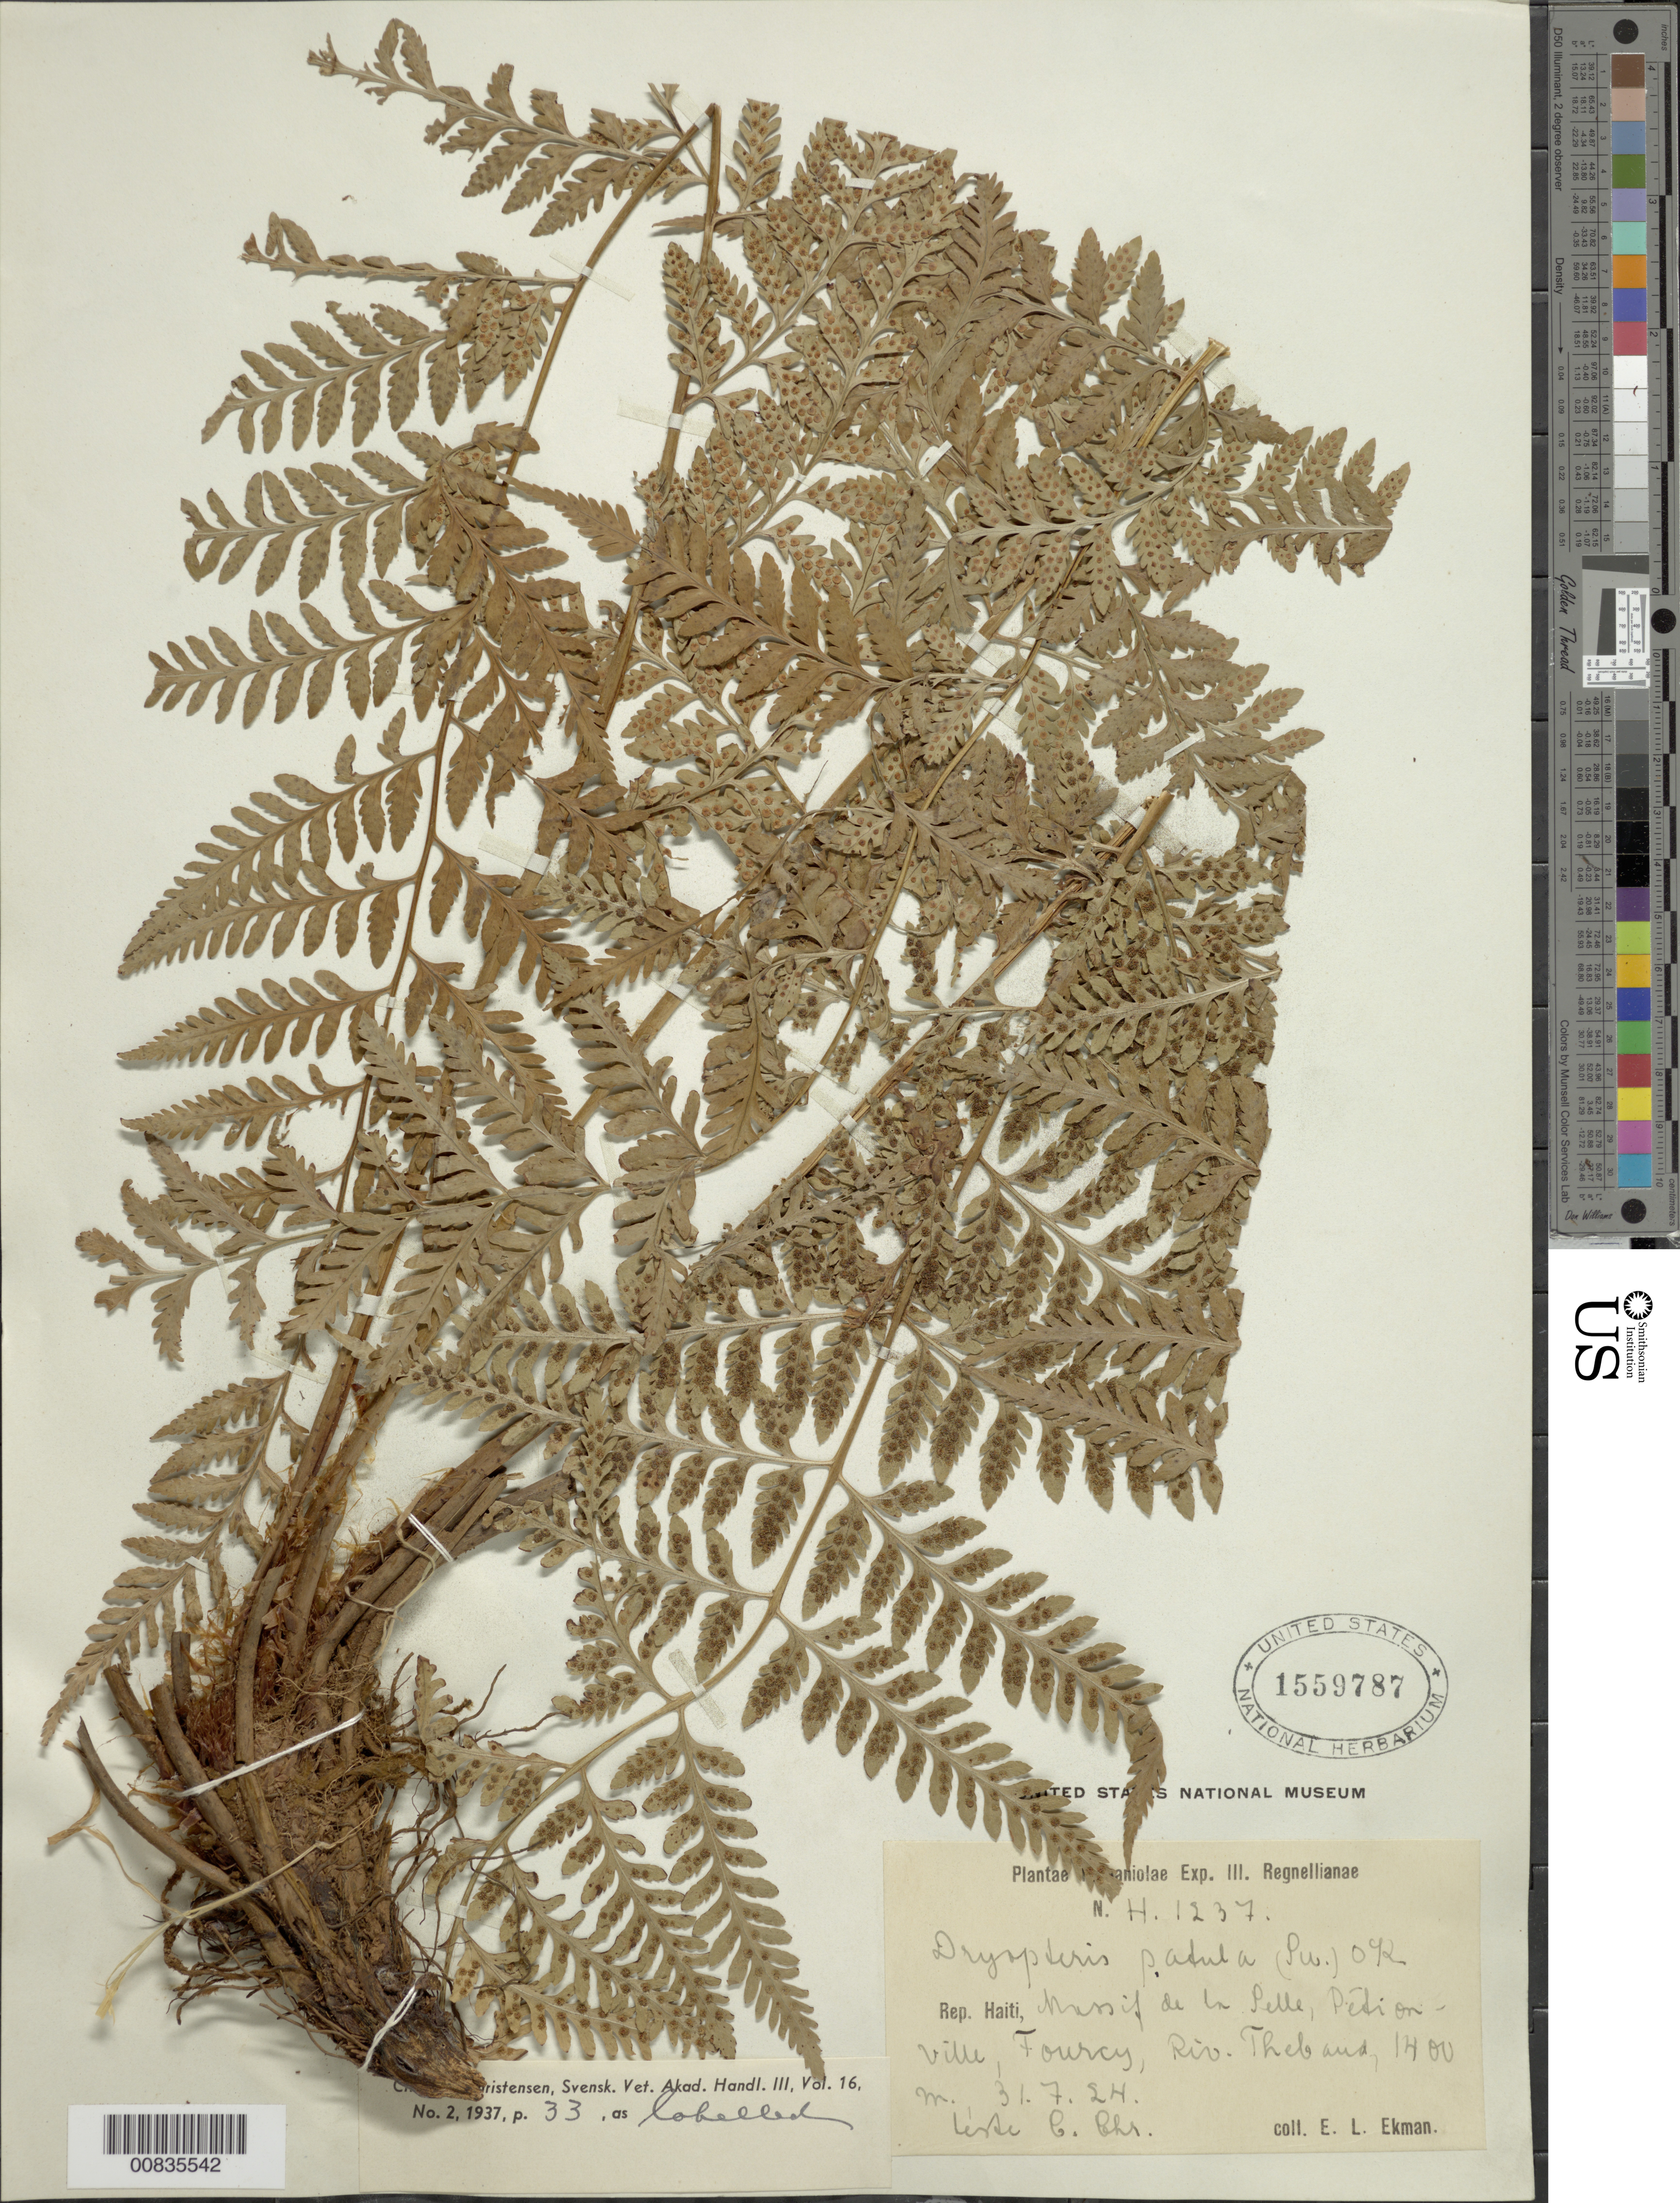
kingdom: Plantae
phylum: Tracheophyta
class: Polypodiopsida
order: Polypodiales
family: Dryopteridaceae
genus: Dryopteris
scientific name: Dryopteris patula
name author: (Sw.) Underw.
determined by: Christensen, C. F. A.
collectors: G. R. Proctor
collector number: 1237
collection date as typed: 31 Jul 1924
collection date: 1924-07-31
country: Haiti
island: Hispaniola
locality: Massif de la Selle, Pétionville, Fourcy, Riv. Thebaud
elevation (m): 1400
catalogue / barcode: US 1559787